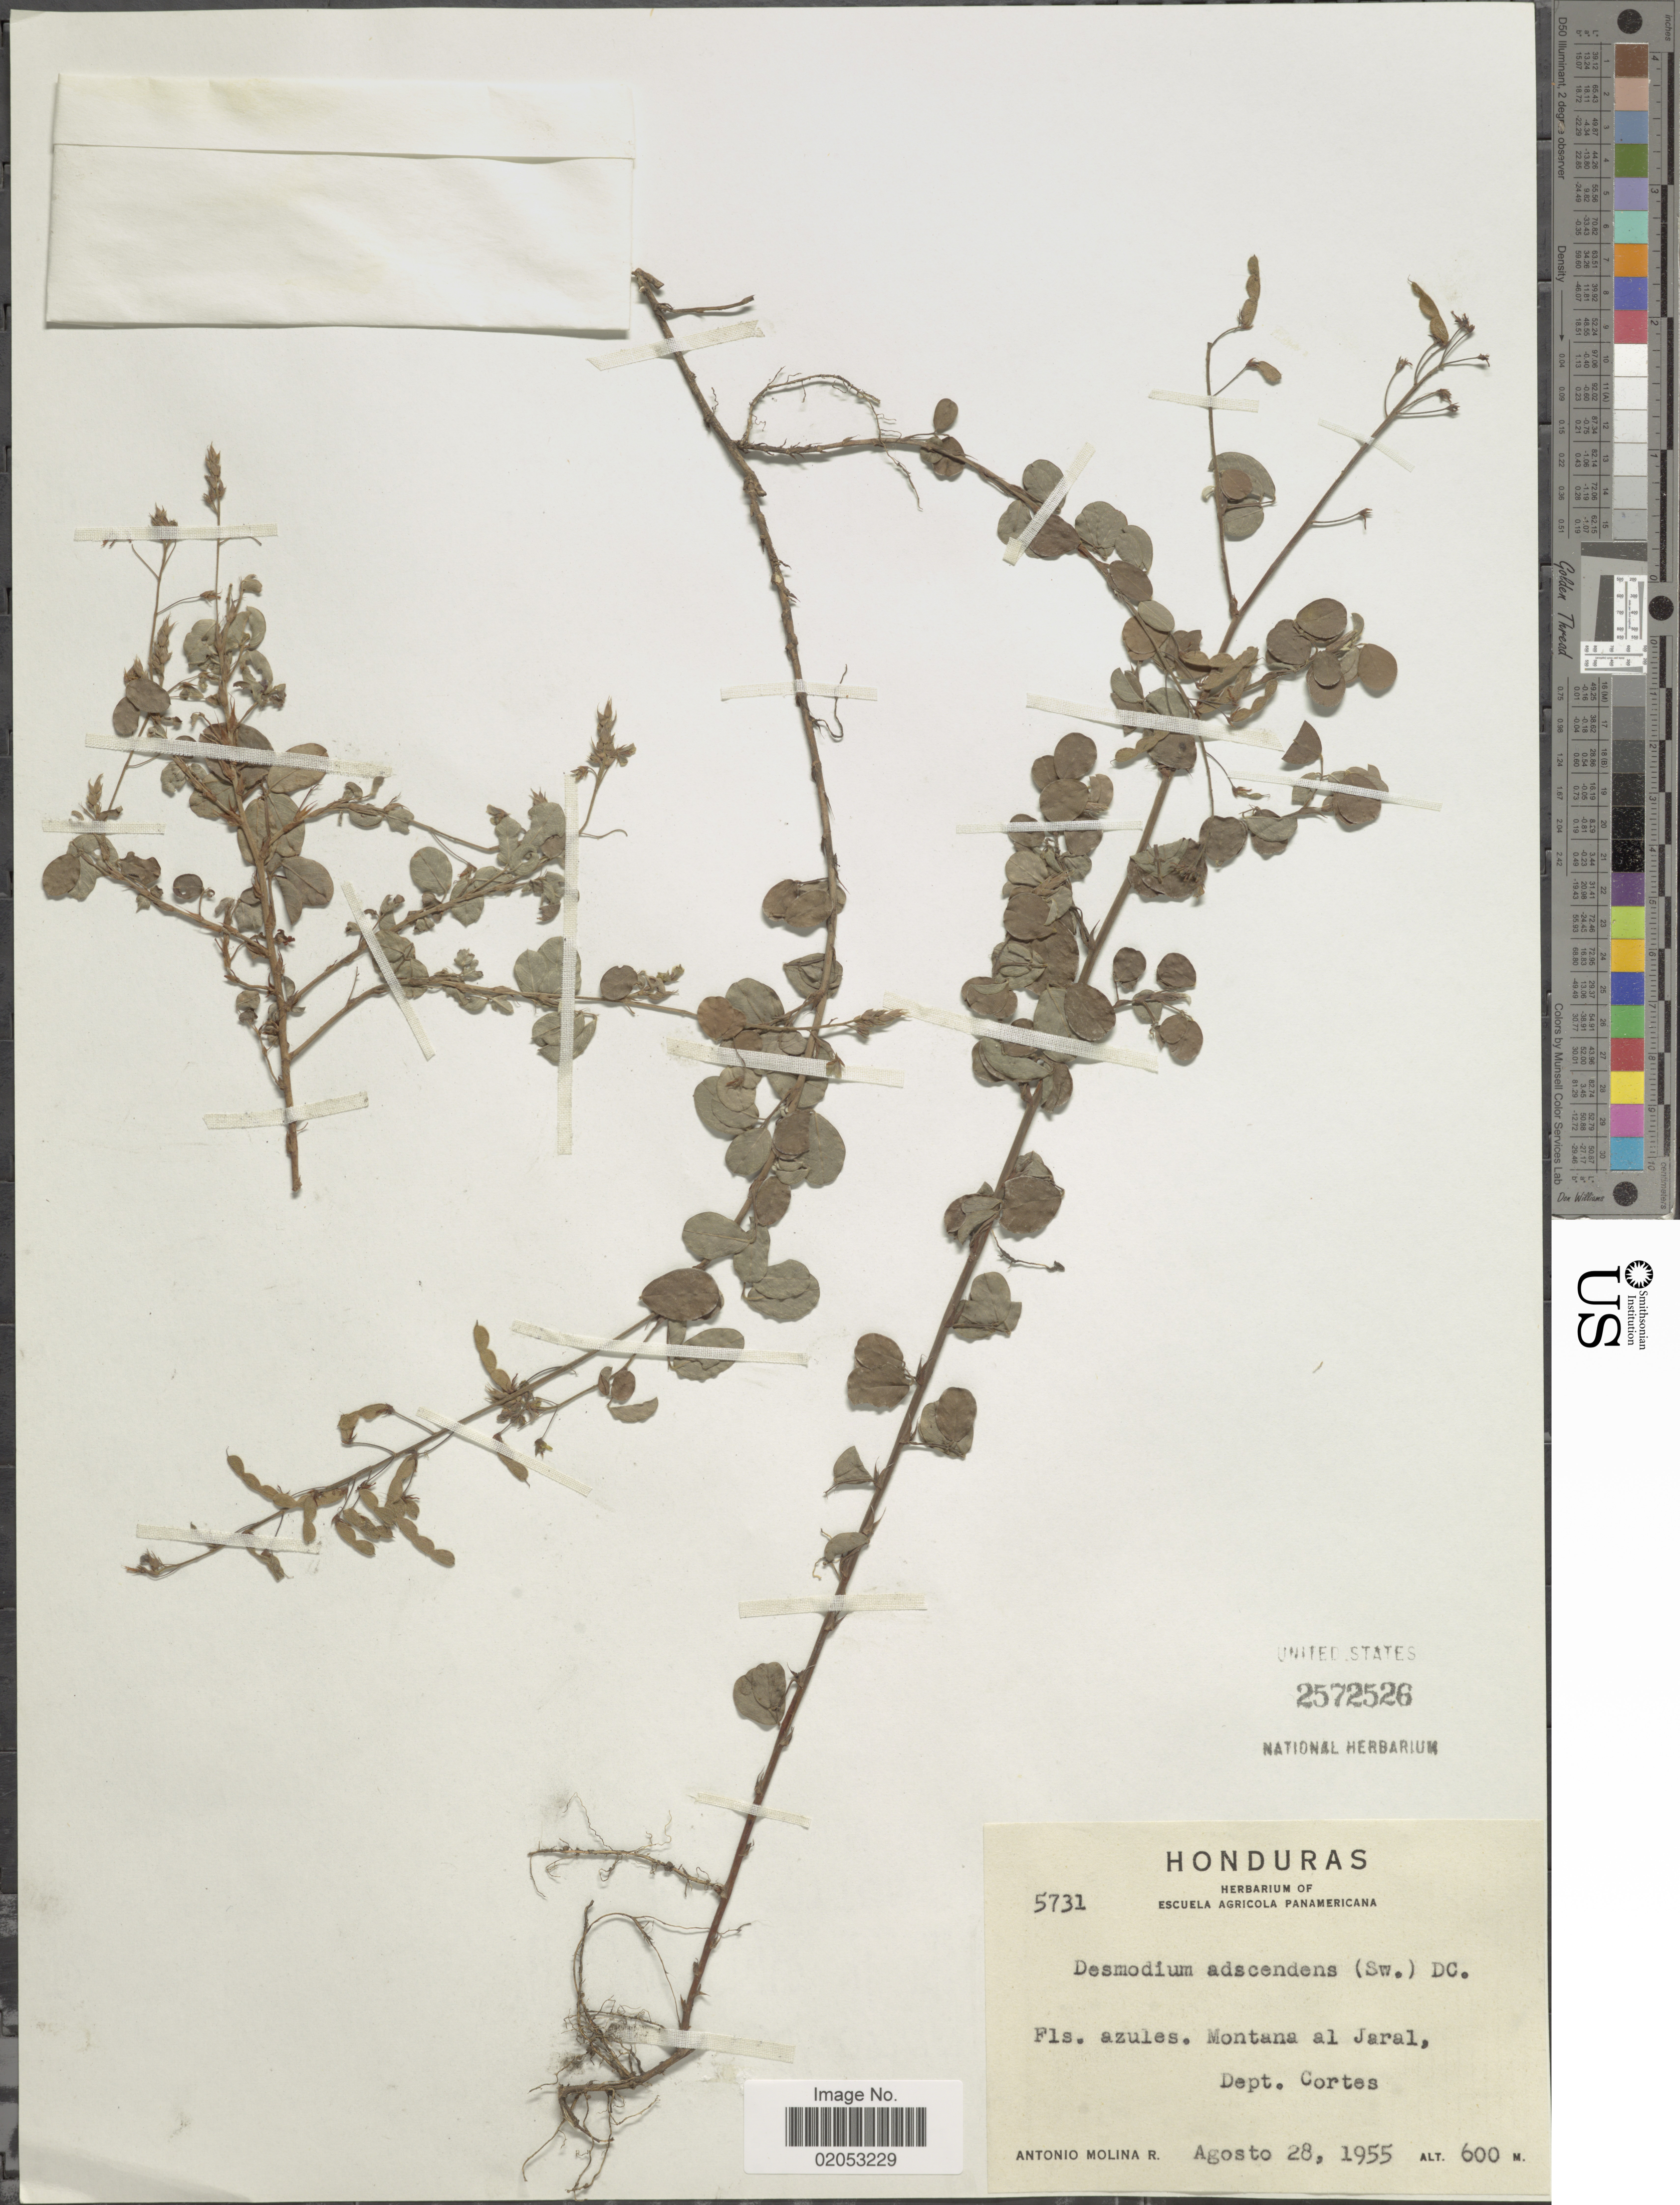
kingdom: Plantae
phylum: Tracheophyta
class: Magnoliopsida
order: Fabales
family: Fabaceae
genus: Grona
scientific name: Grona adscendens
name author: (Sw.) H. Ohashi & K. Ohashi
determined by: Strong, Mark T., (BOT), Smithsonian Institution - National Museum of Natural History (UNITED STATES)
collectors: A. Molina R.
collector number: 5731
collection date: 1955-08-28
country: Honduras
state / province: Cortés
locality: Montana al Jaral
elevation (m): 600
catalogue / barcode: US 2572526